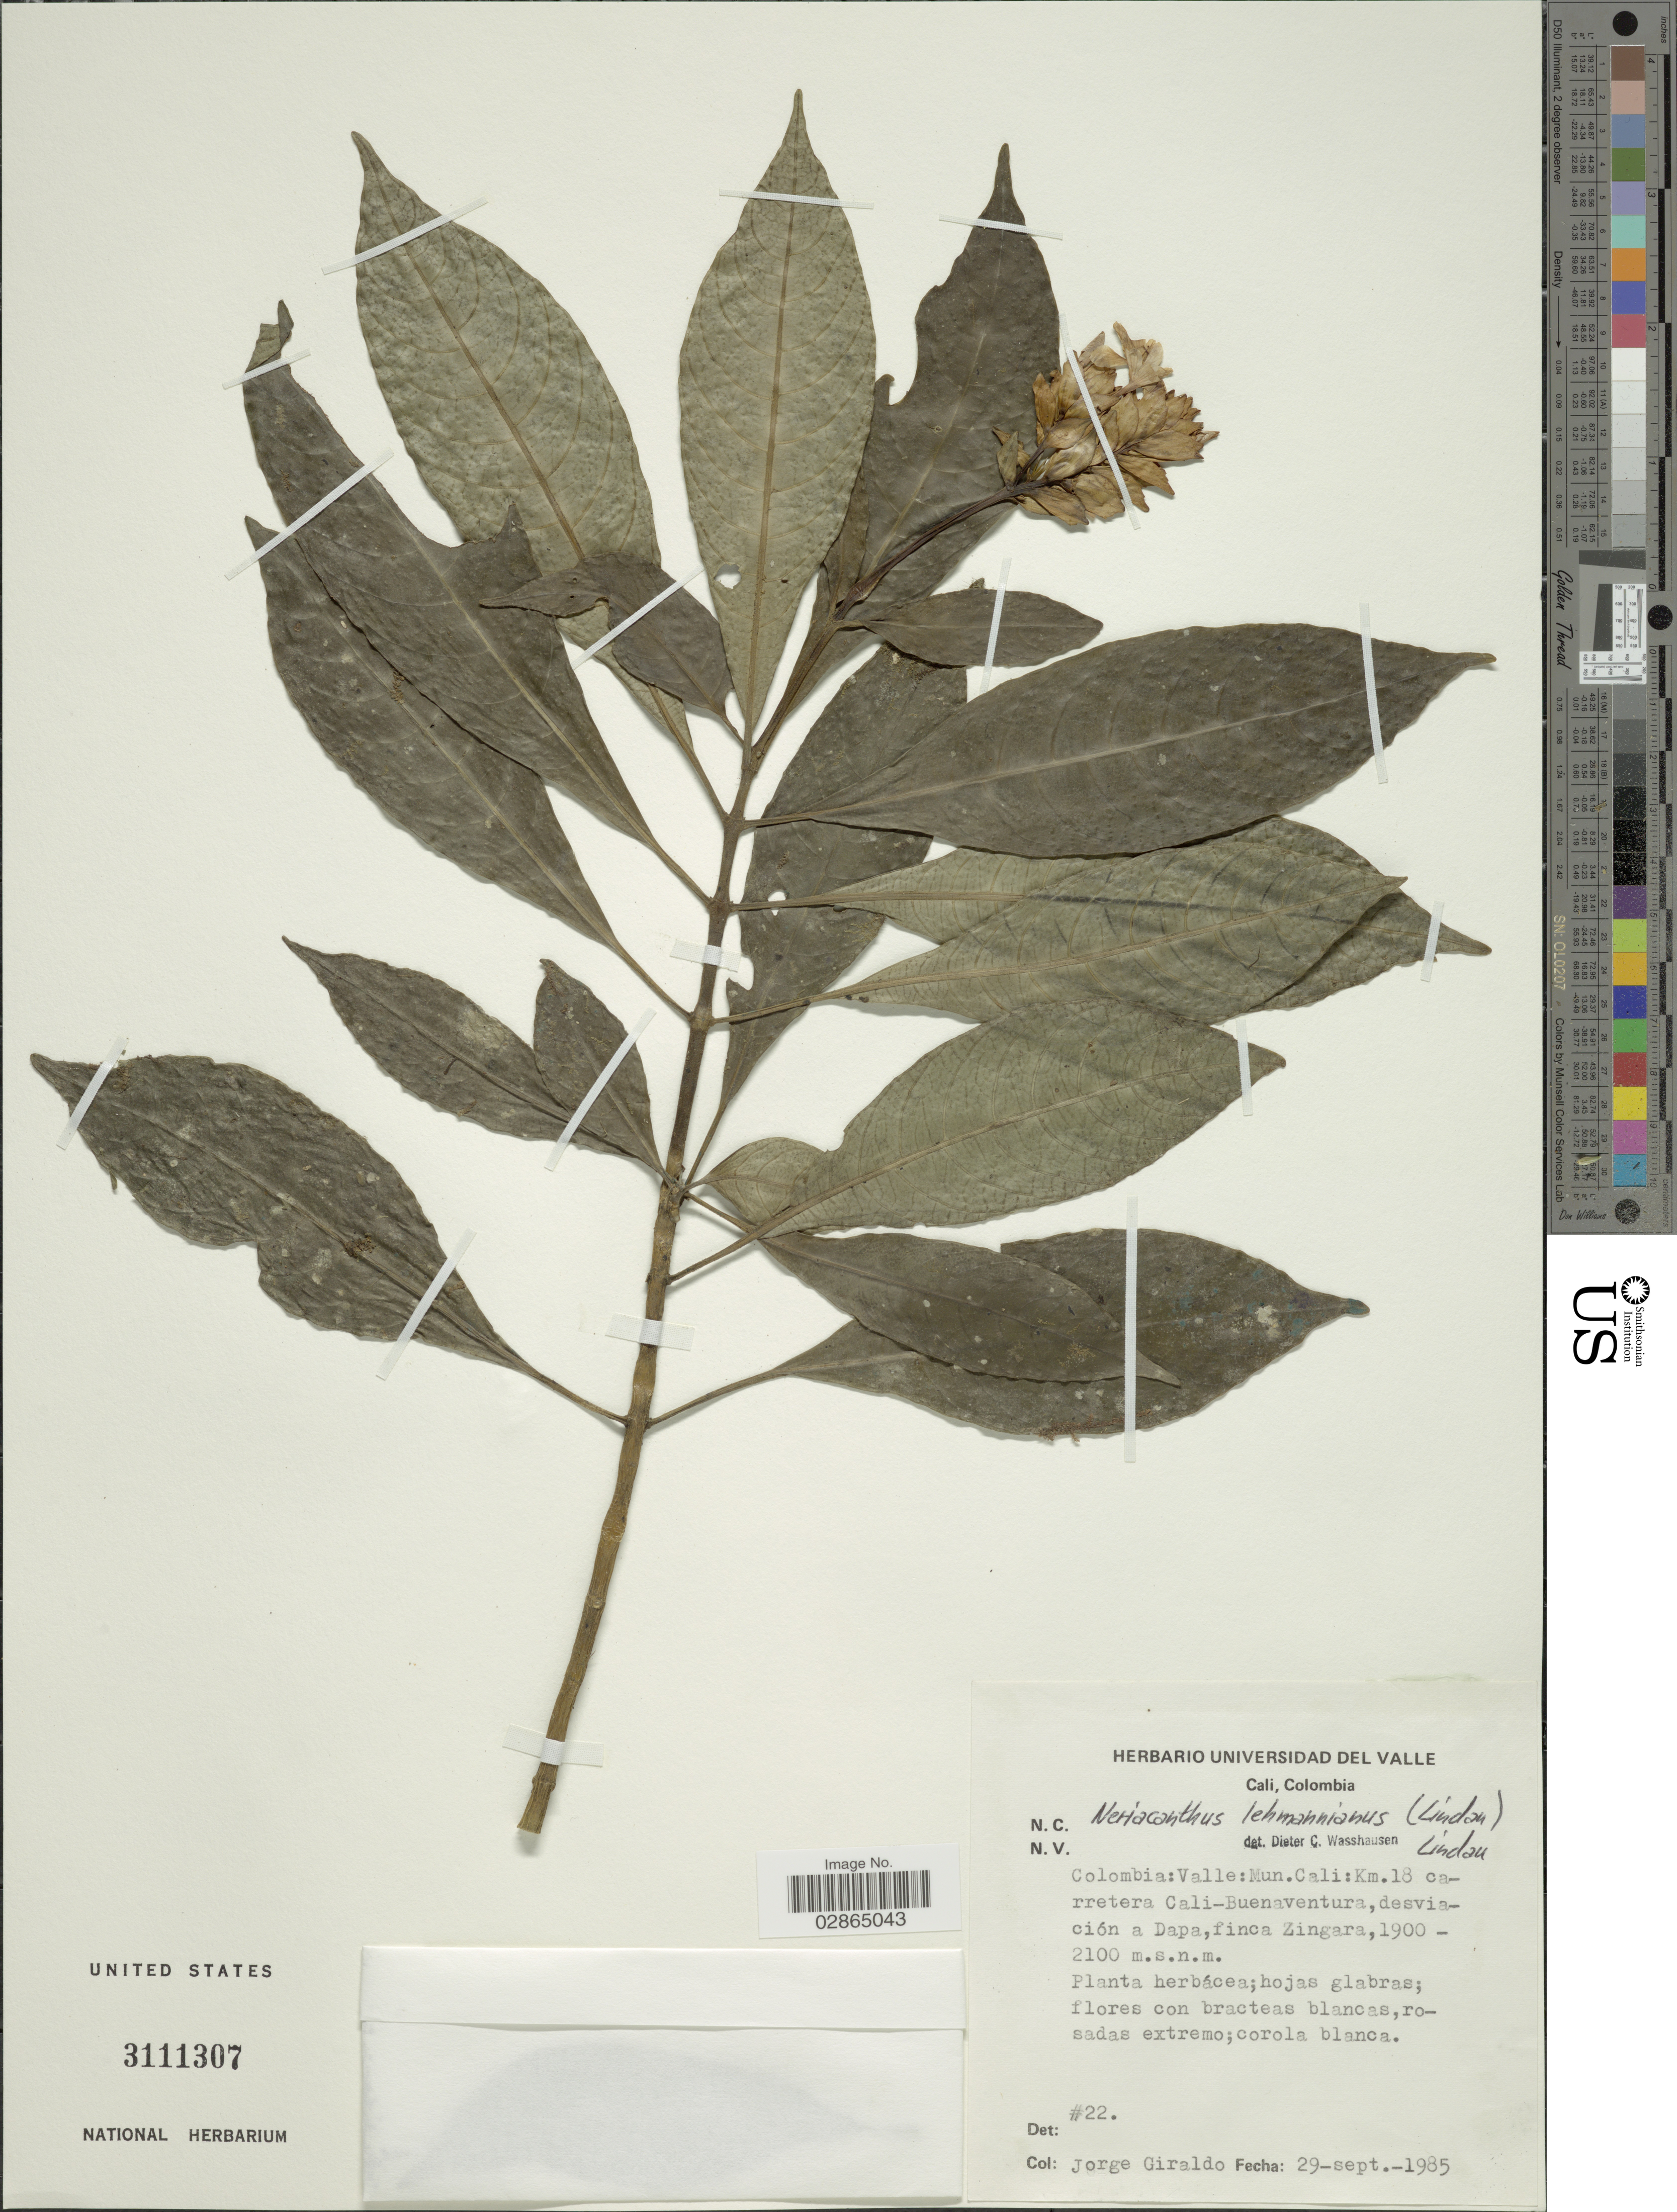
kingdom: Plantae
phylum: Tracheophyta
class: Magnoliopsida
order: Lamiales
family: Acanthaceae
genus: Neriacanthus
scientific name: Neriacanthus lehmannianus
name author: (Lindau) Lindau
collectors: J. Giraldo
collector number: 22?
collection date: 1985-09-29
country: Colombia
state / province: Valle del Cauca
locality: Valle: Mun. Cali: Km.18 carretera Cali-Buenaventura, desviación a Dapa, finca Zingara.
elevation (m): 1900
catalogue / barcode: US 3111307